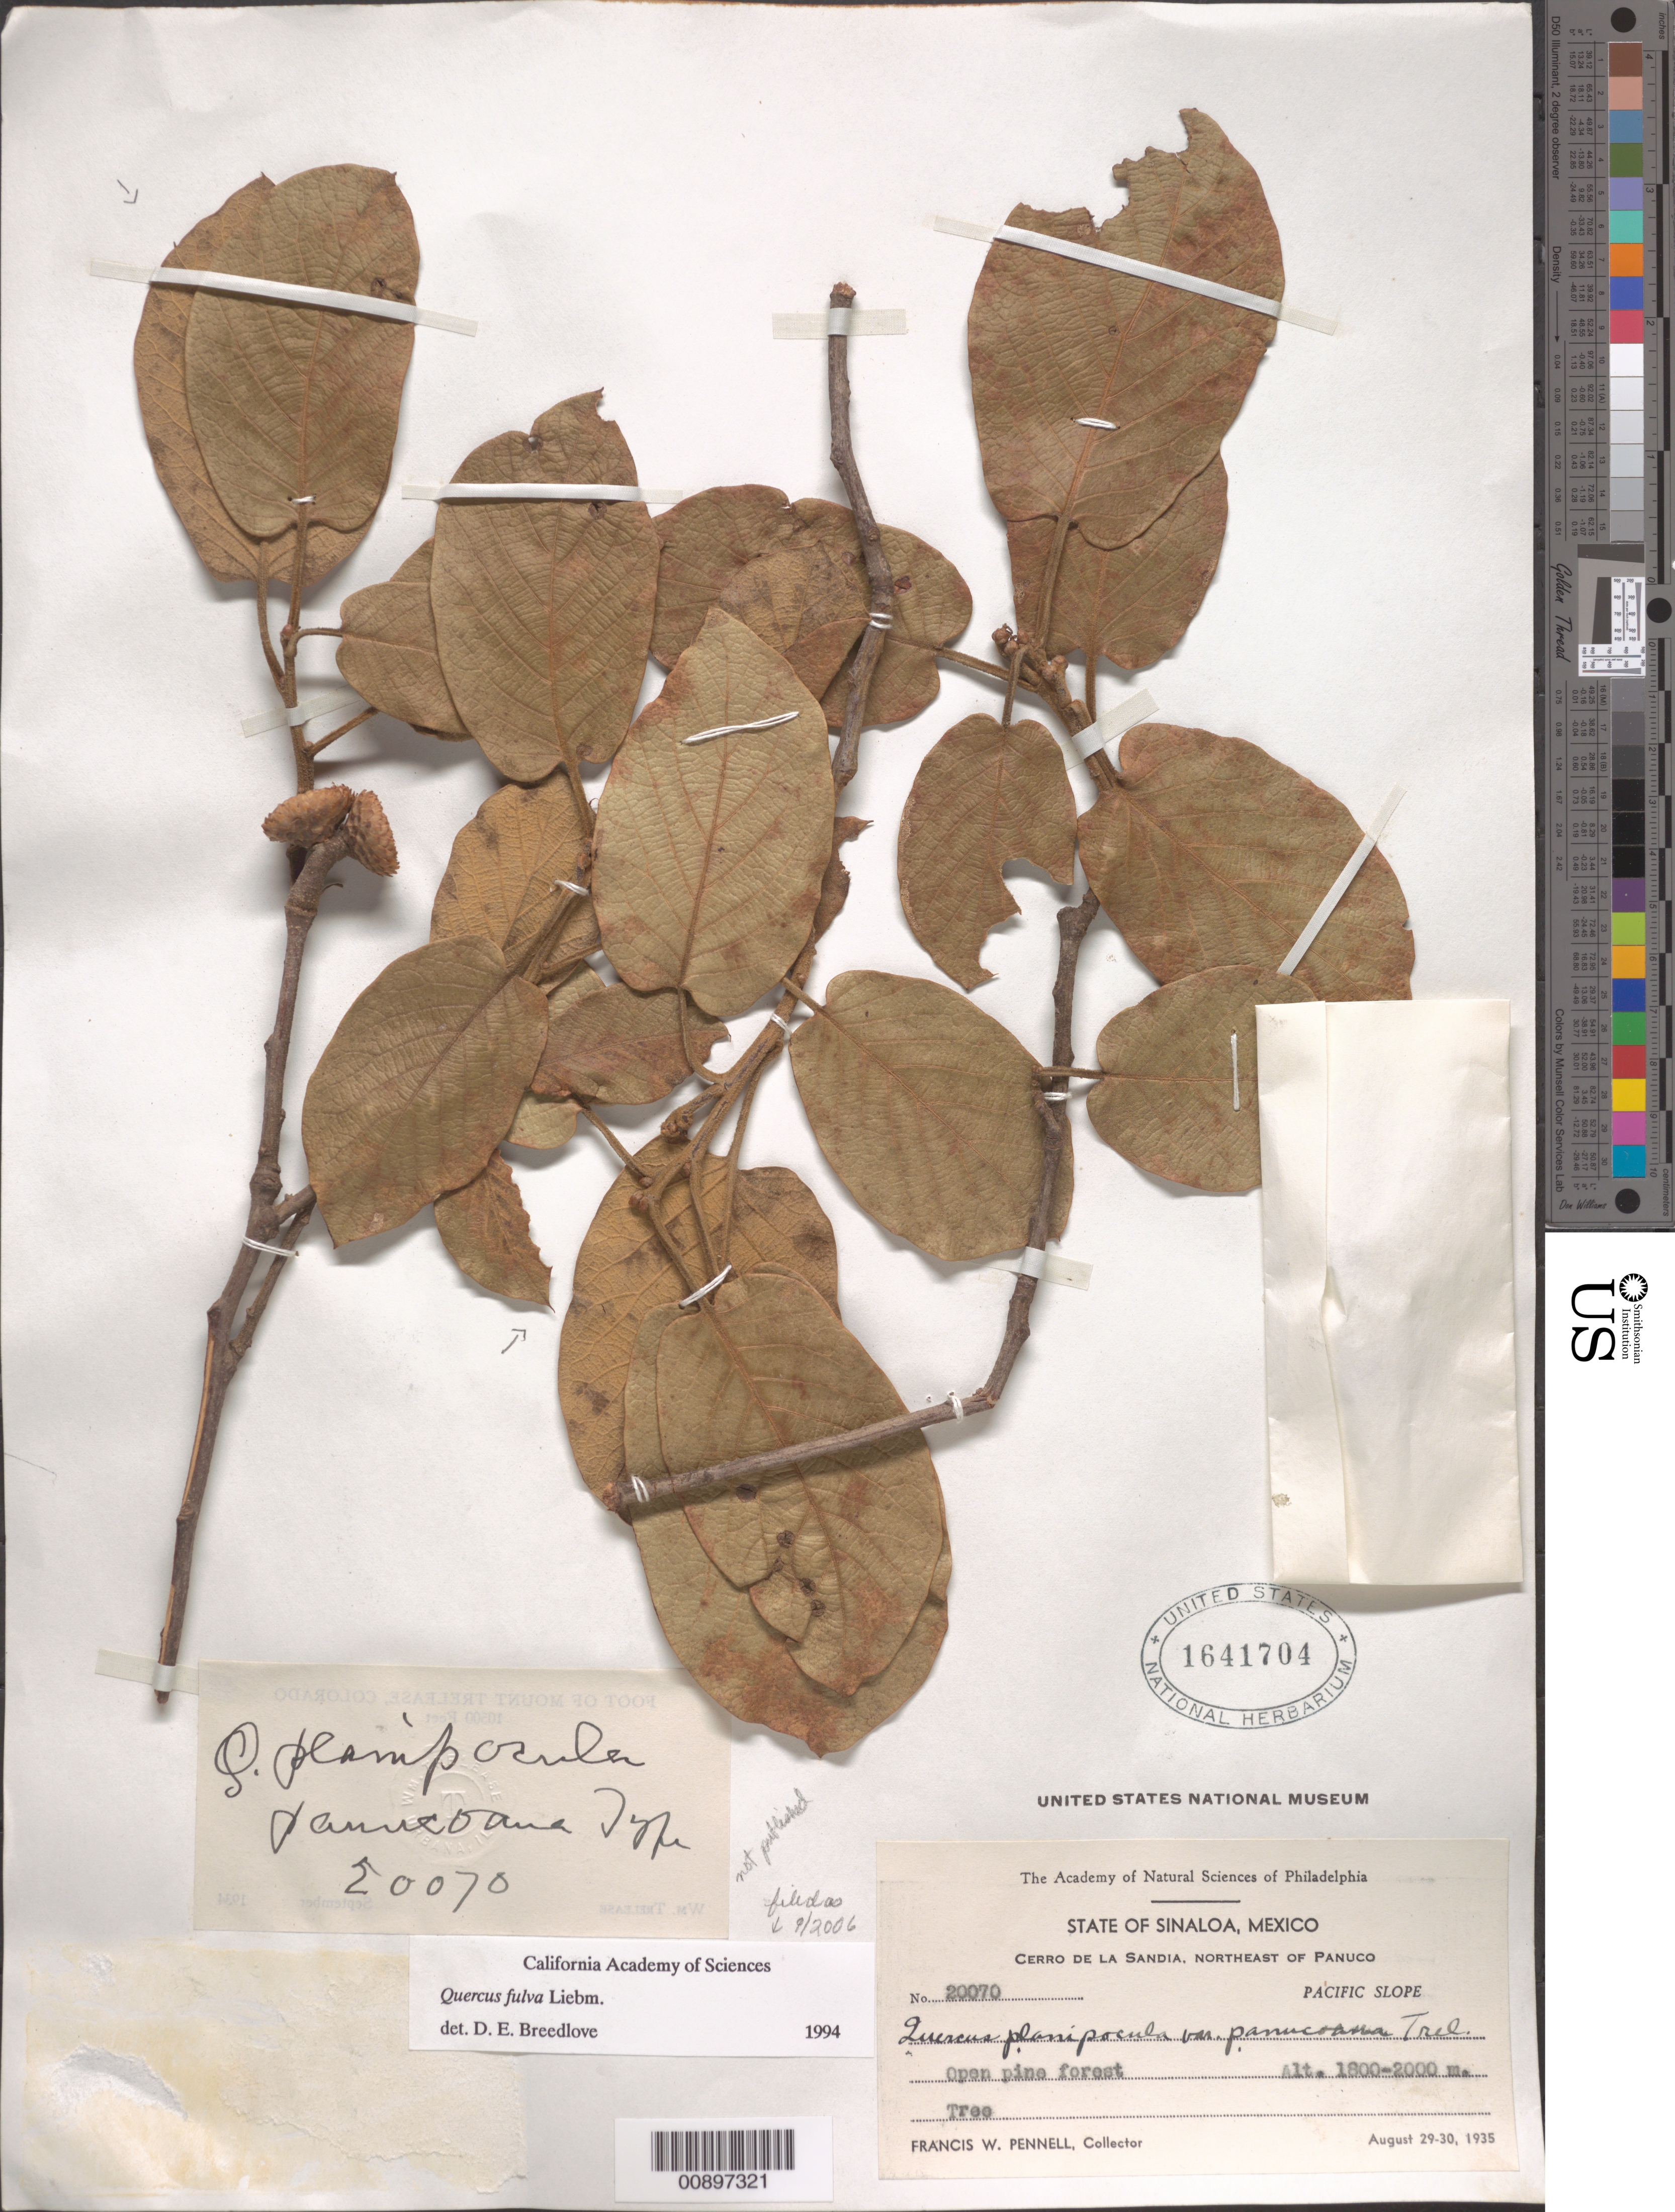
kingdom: Plantae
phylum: Tracheophyta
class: Magnoliopsida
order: Fagales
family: Fagaceae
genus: Quercus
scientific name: Quercus fulva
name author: Liebm.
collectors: F. W. Pennell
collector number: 20070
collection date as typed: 29 Aug 1935 to 30 Aug 1935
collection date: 1935-08-29/1935-08-30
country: Mexico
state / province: Sinaloa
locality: Cerro de la Sandia, Northeast of Panuco. Pacific Slope, State of Sinaloa.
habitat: Open pine forest.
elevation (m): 2000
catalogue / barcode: US 1641704